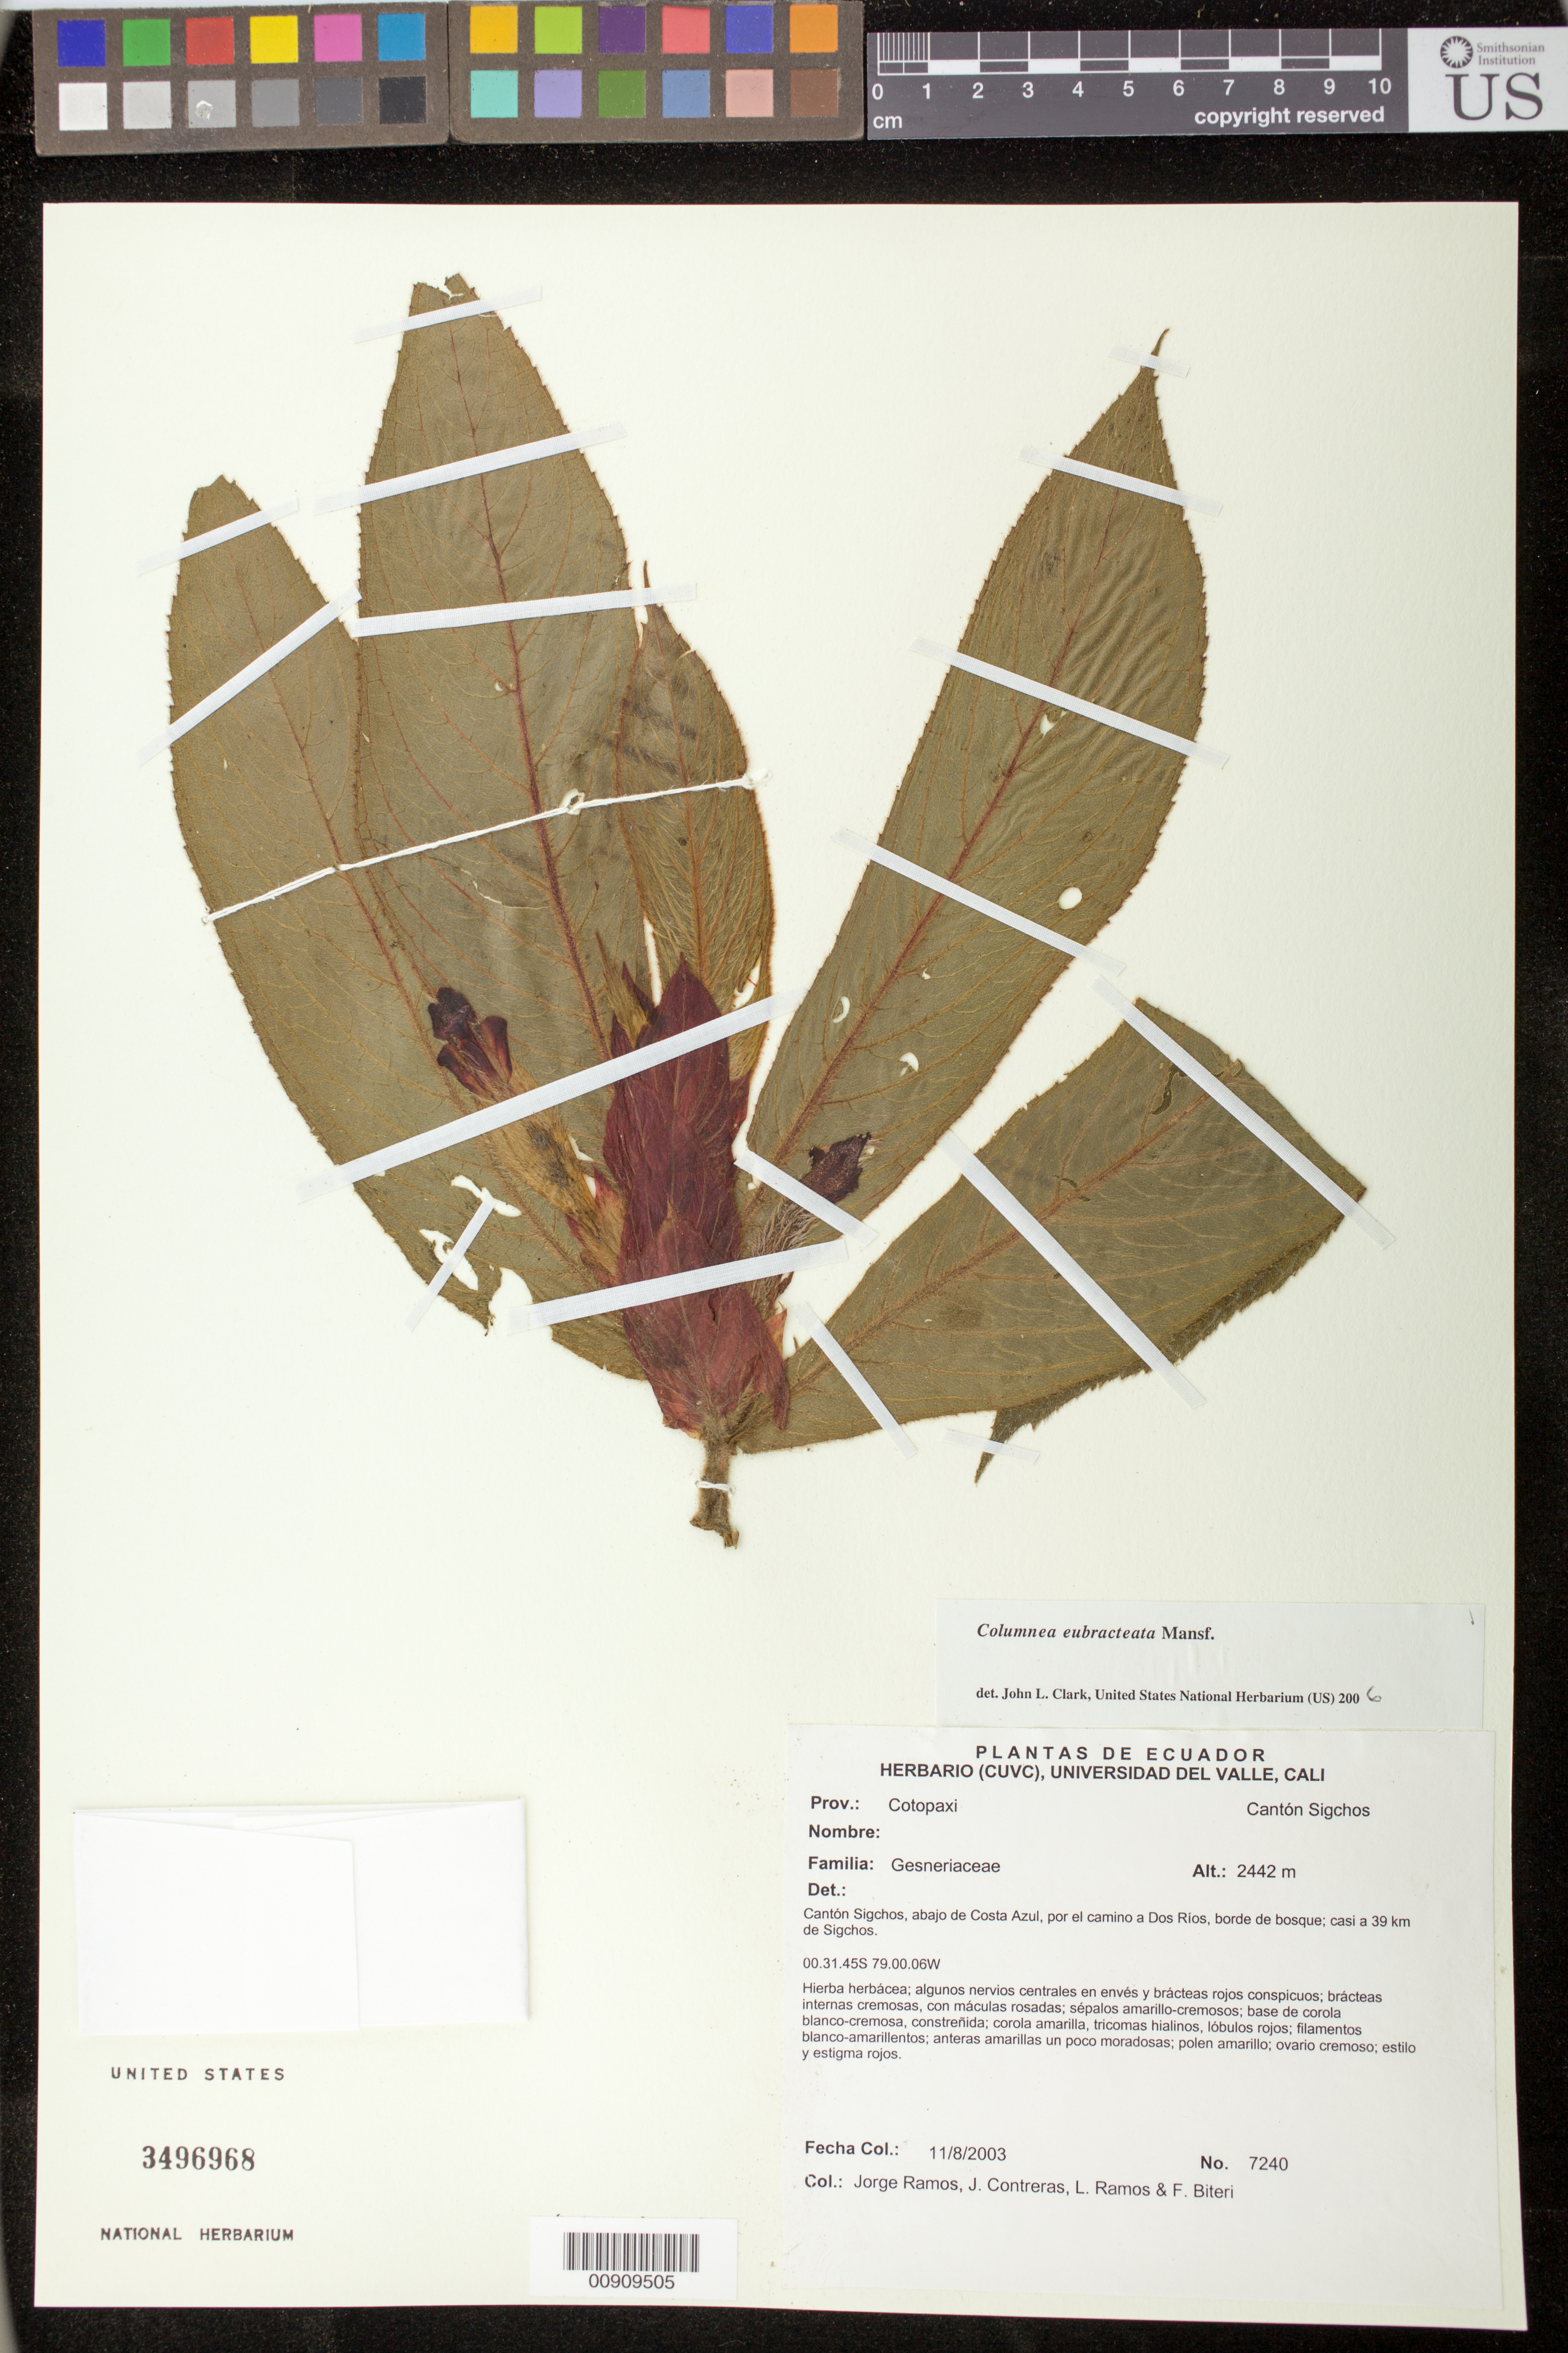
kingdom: Plantae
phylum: Tracheophyta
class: Magnoliopsida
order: Lamiales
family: Gesneriaceae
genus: Columnea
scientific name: Columnea eubracteata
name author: Mansf.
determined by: Clark, J. L., (SEL), The Marie Selby Botanical Garden (UNITED STATES)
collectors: J. Ramos, J. Contreras, L. Ramos & F. Biteri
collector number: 7240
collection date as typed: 11 Aug 2003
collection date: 2003-08-11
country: Ecuador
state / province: Cotopaxi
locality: Cantón Sigchos, abajo de Costa Azul, por el camino a Dos Rios, borde de bosque; casi a 39 km de Sigchos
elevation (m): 2442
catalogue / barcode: US 3496968